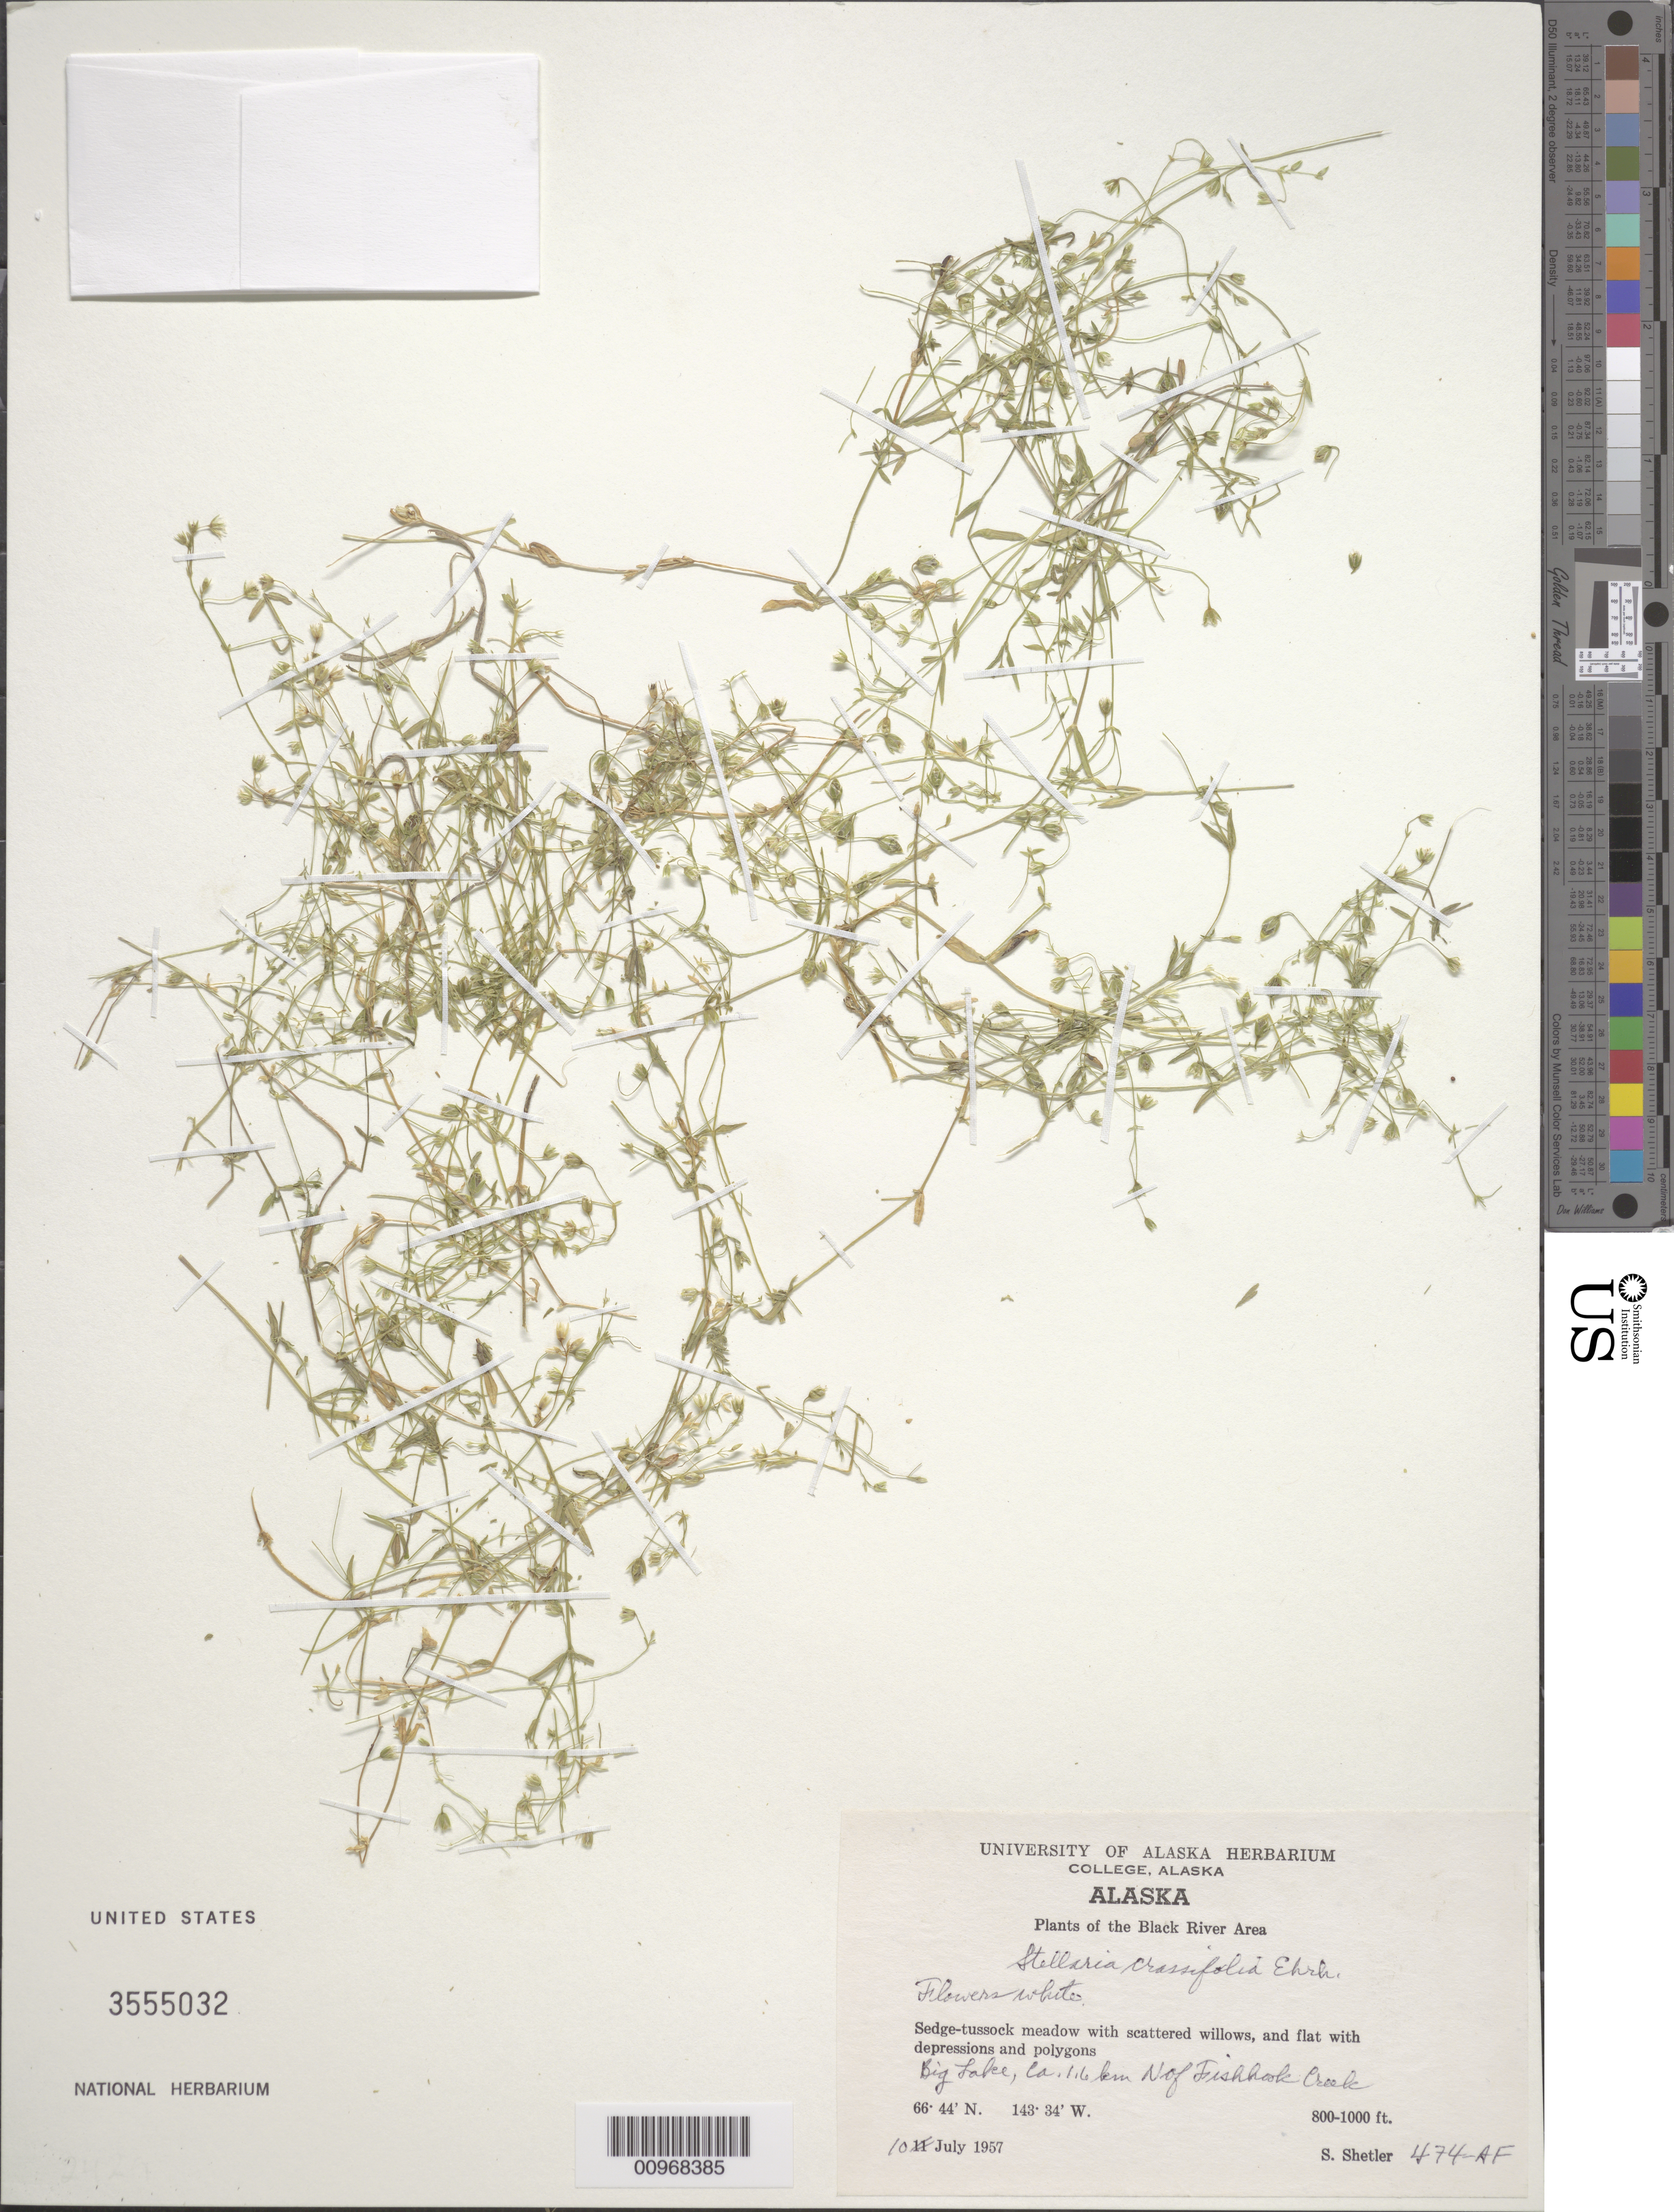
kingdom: Plantae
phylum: Tracheophyta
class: Magnoliopsida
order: Caryophyllales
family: Caryophyllaceae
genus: Stellaria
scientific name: Stellaria crassifolia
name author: Ehrh.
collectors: S. Shetler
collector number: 474-AF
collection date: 1957-07-10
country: United States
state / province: Alaska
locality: The Black River Area. Big Lake, ca. 1.6 km N of Fishhook Creek.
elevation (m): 244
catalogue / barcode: US 3555032